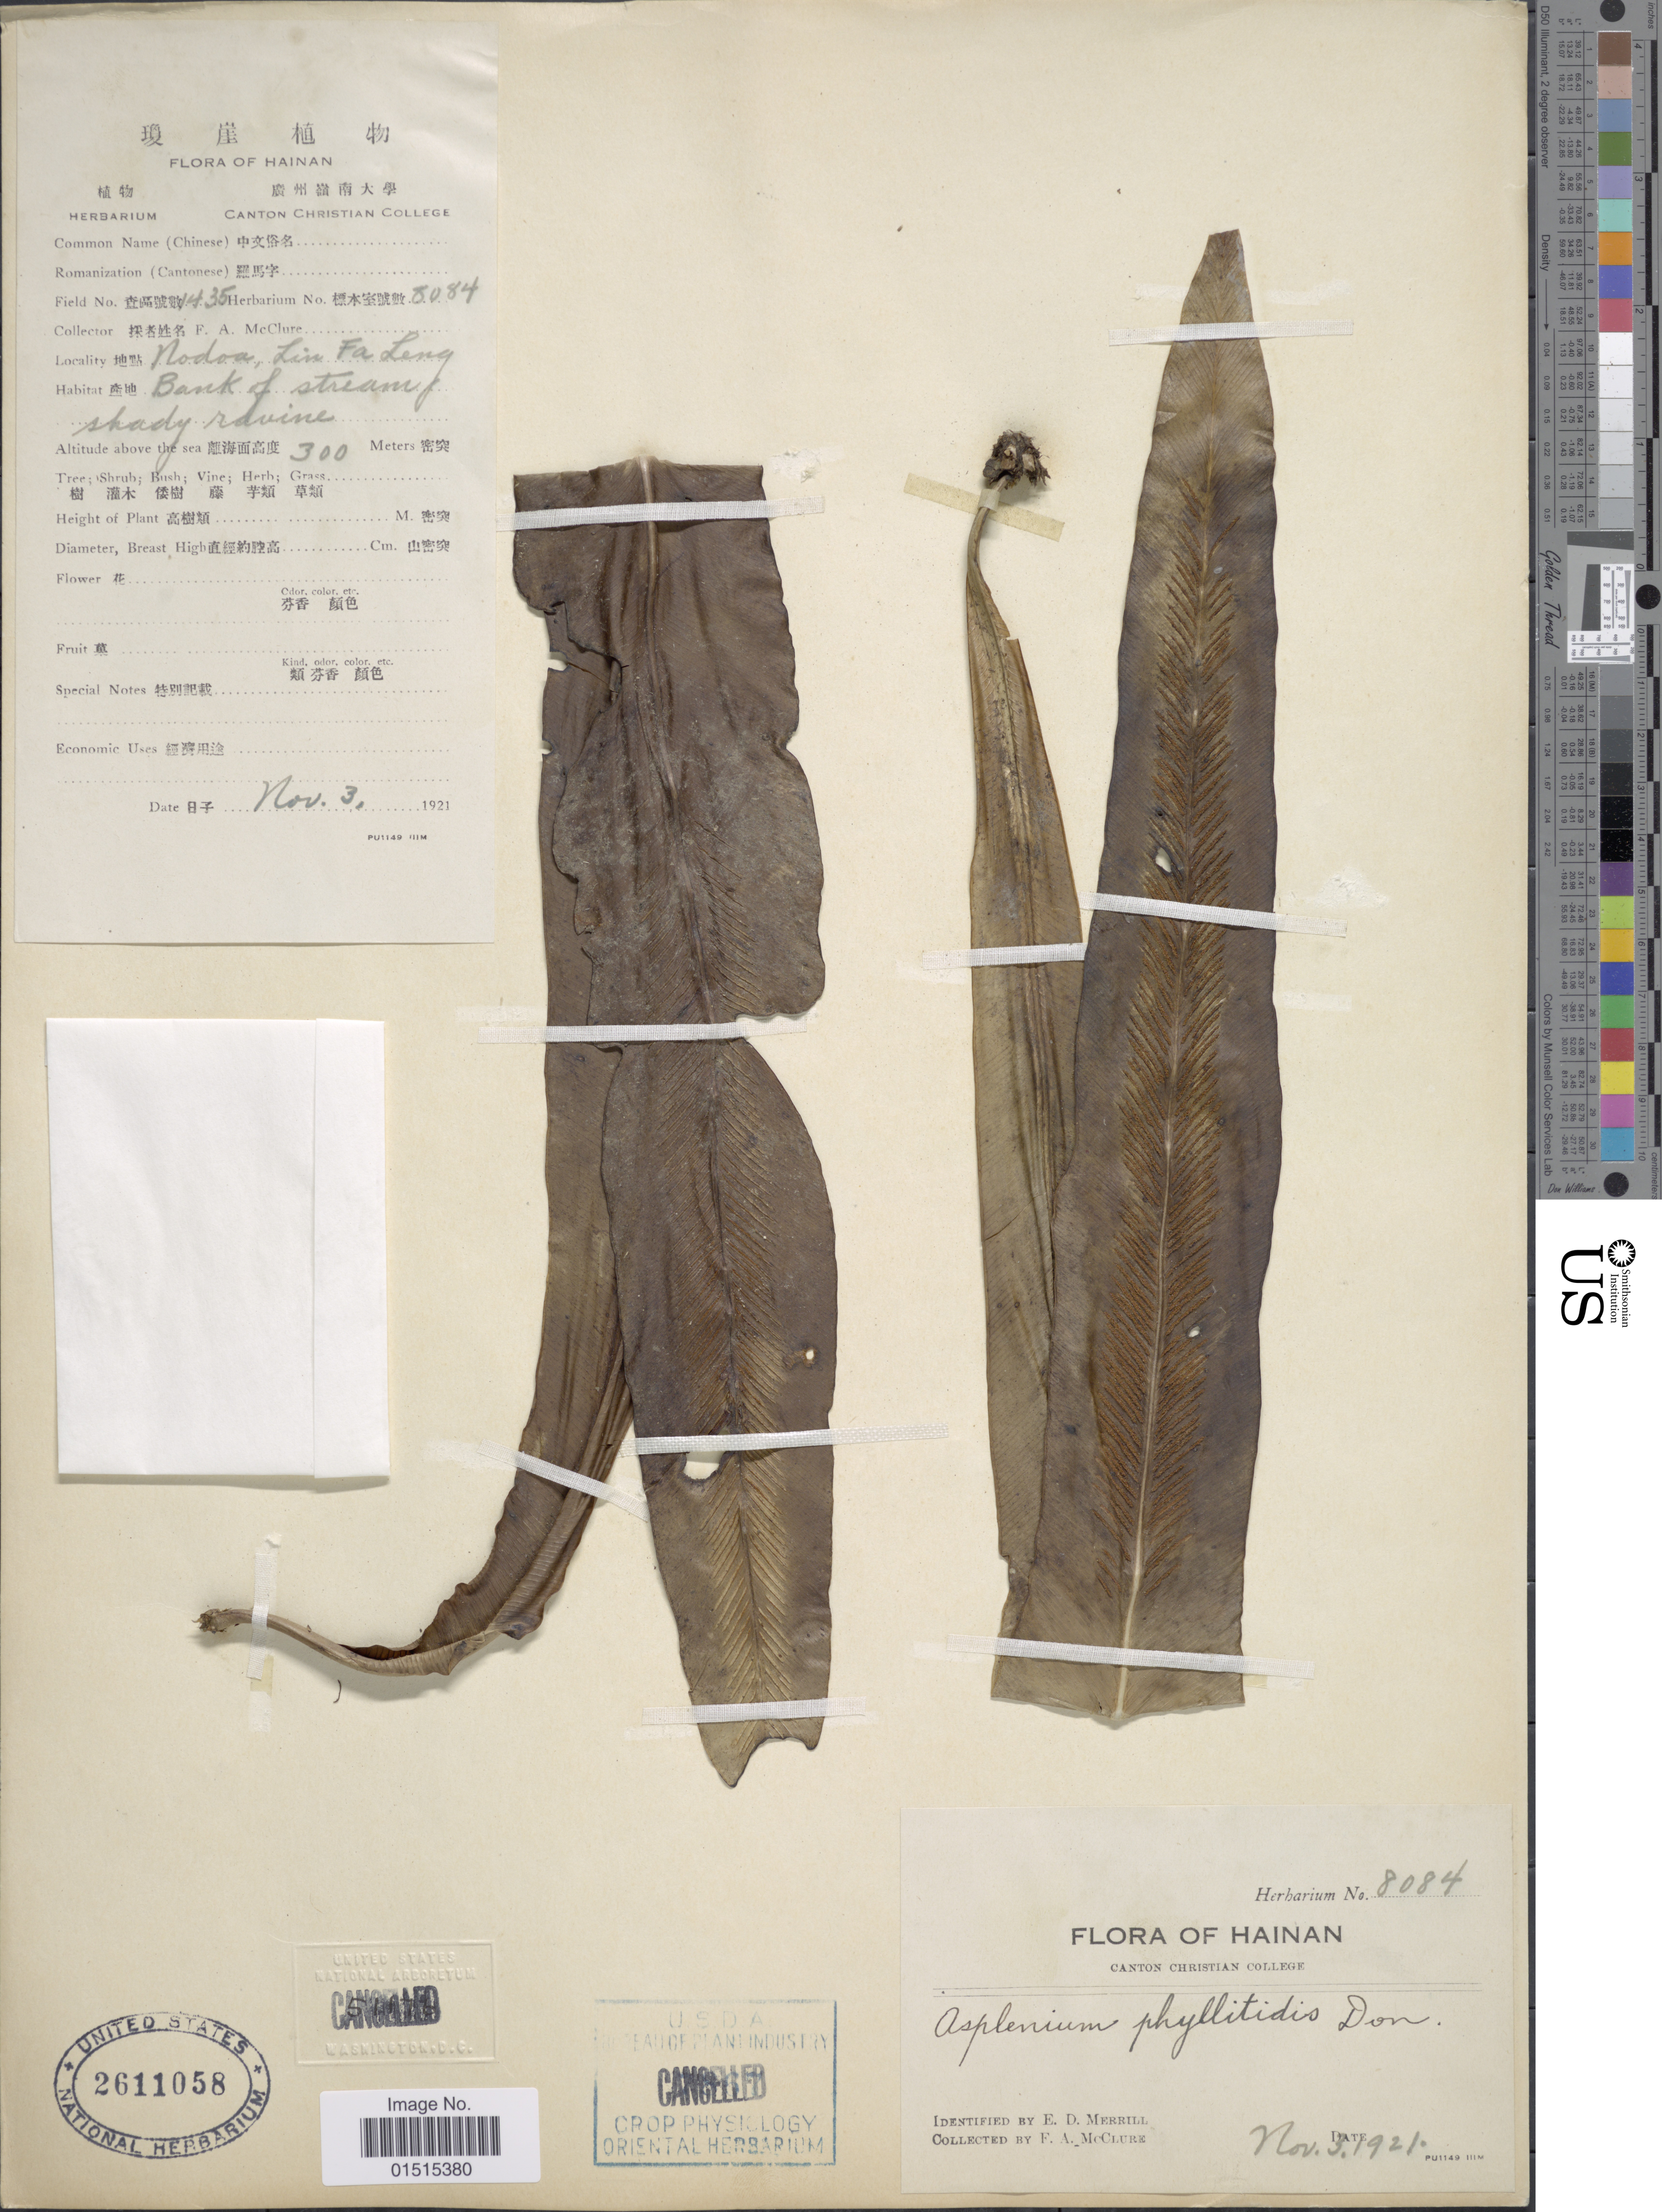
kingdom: Plantae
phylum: Tracheophyta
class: Polypodiopsida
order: Polypodiales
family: Aspleniaceae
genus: Asplenium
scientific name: Asplenium phyllitidis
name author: D. Don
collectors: F. A. McClure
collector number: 1435/8084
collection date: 1921-11-03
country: China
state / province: Hainan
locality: Nodoa, Lin Fa Leng [interpreted]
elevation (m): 300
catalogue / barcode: US 2611058